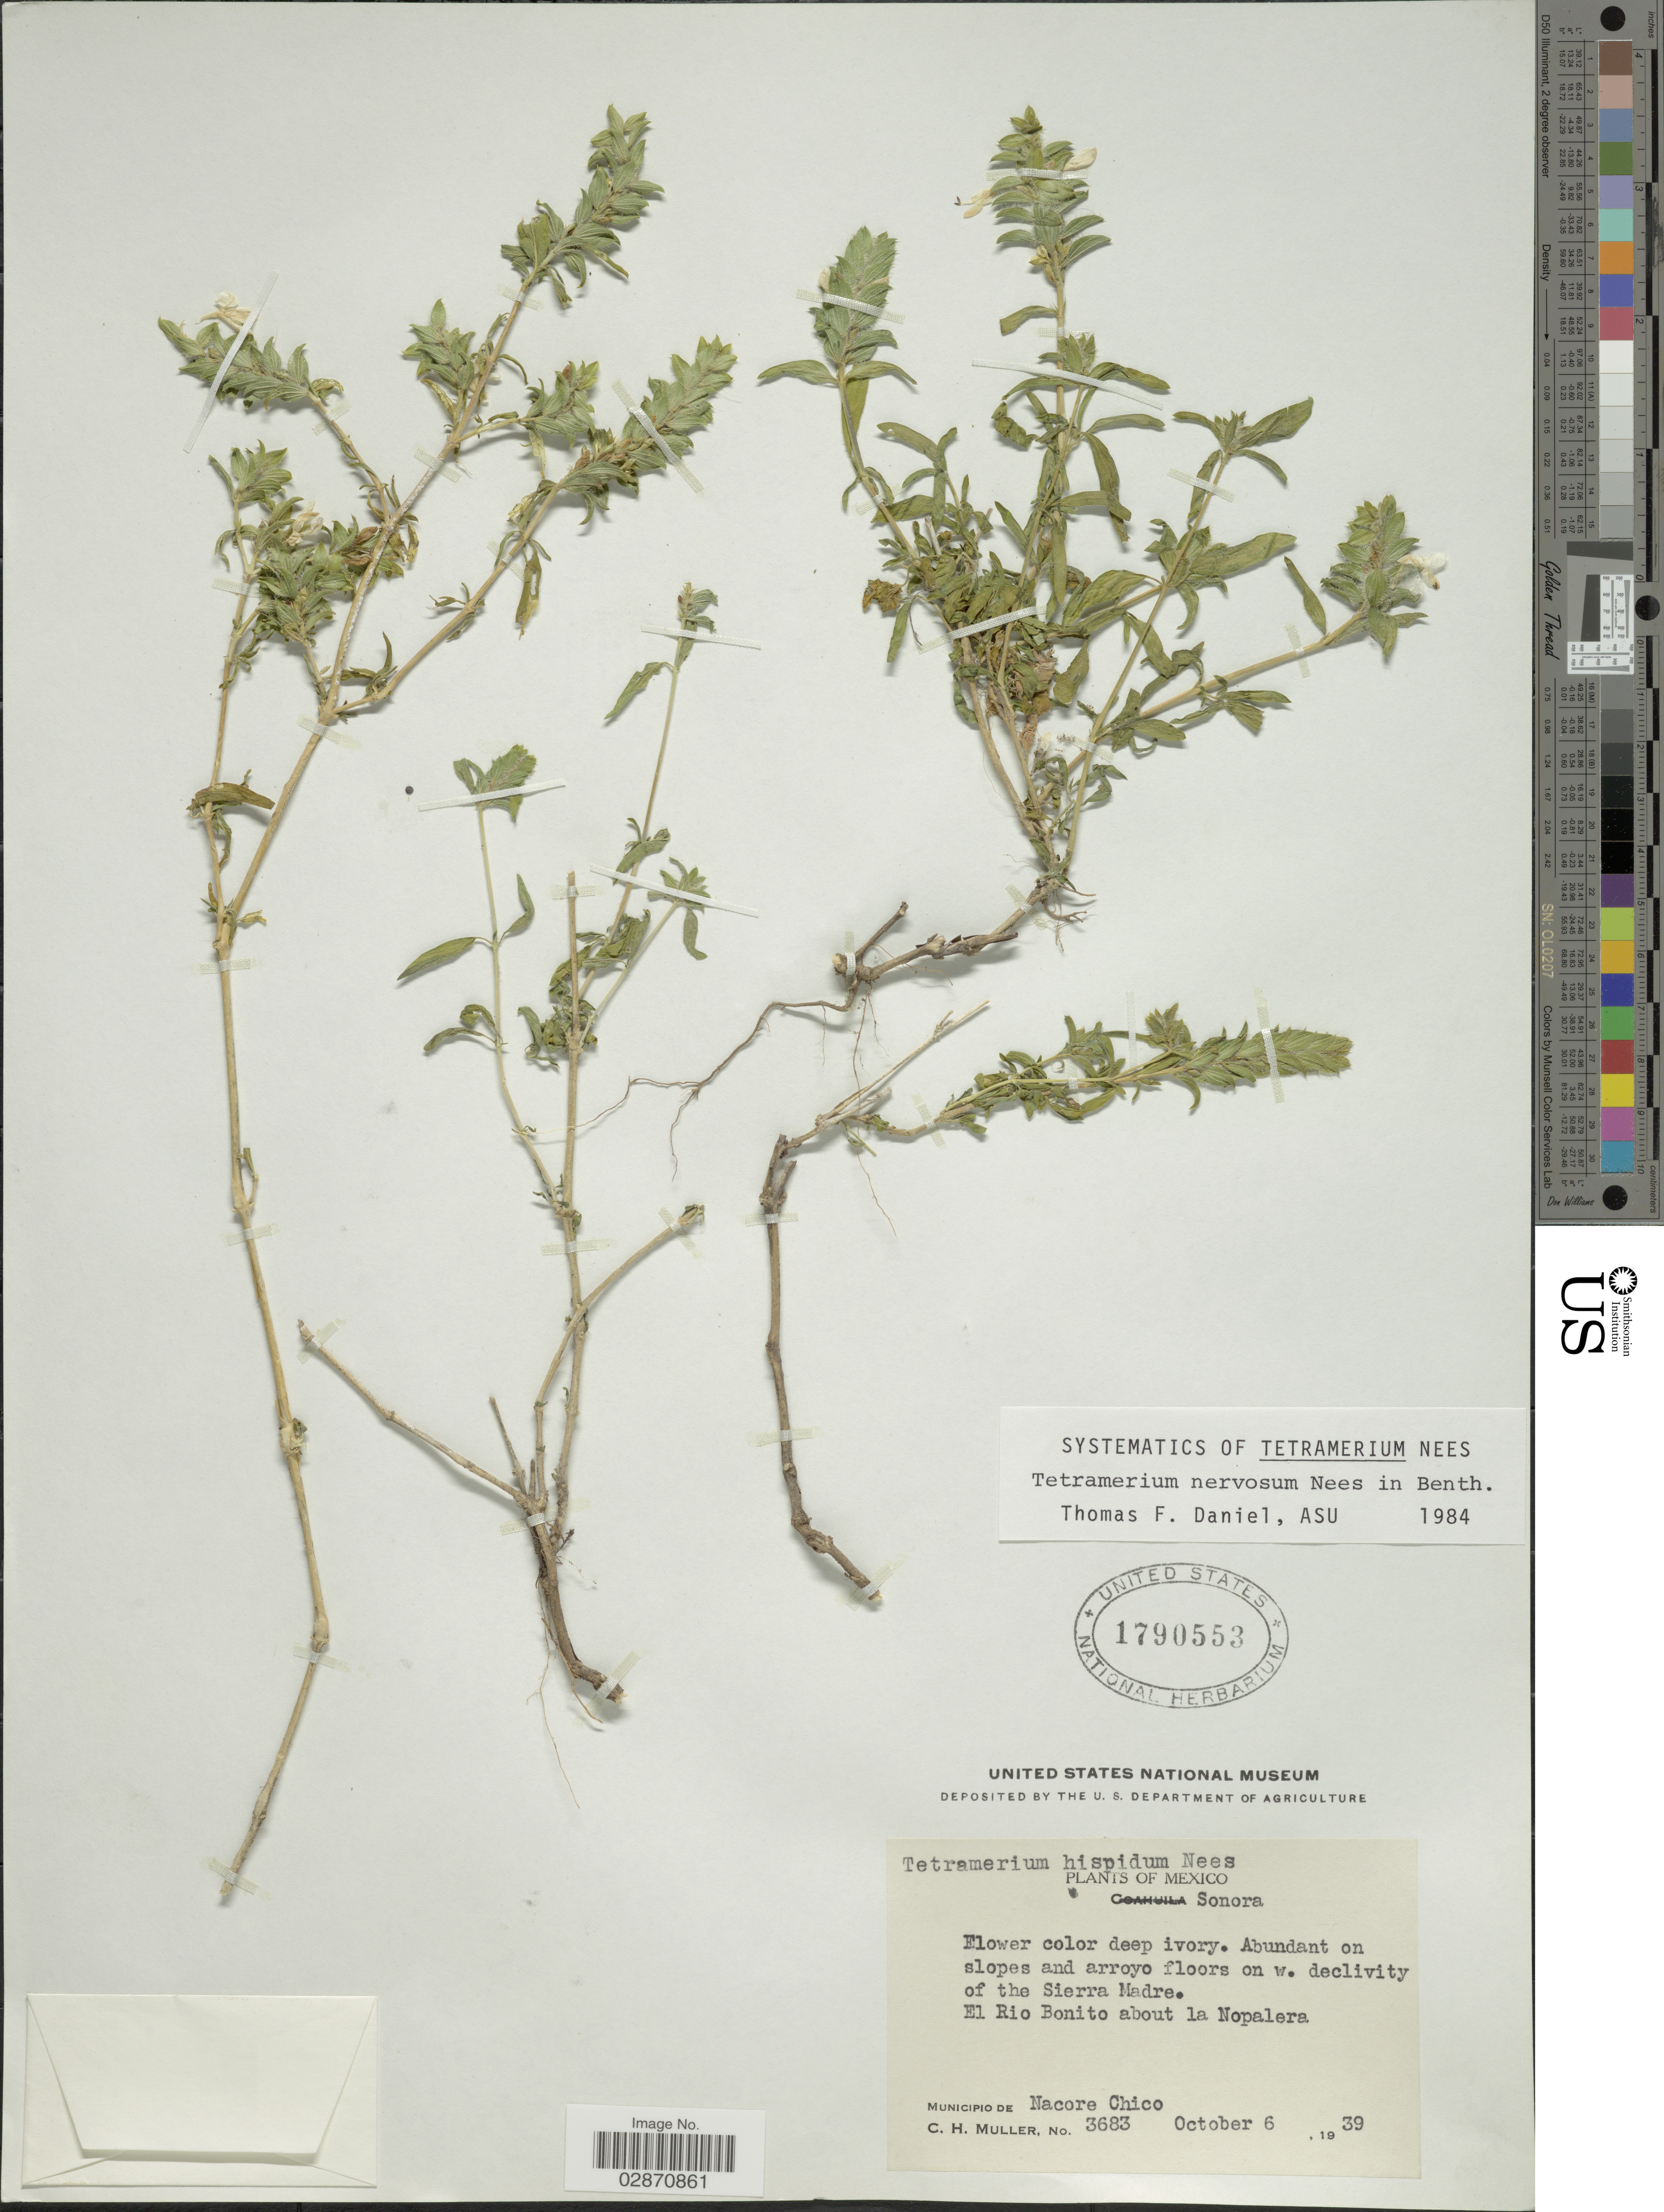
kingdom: Plantae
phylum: Tracheophyta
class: Magnoliopsida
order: Lamiales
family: Acanthaceae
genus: Tetramerium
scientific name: Tetramerium nervosum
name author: Nees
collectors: C. H. Mueller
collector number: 3683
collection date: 1939-10-06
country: Mexico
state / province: Sonora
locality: Slopes and arroyo floors on w. declivity of the Sierra Madre. El Rio Bonito about la Nopalera. Municipio de Nacore Chico.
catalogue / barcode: US 1790553